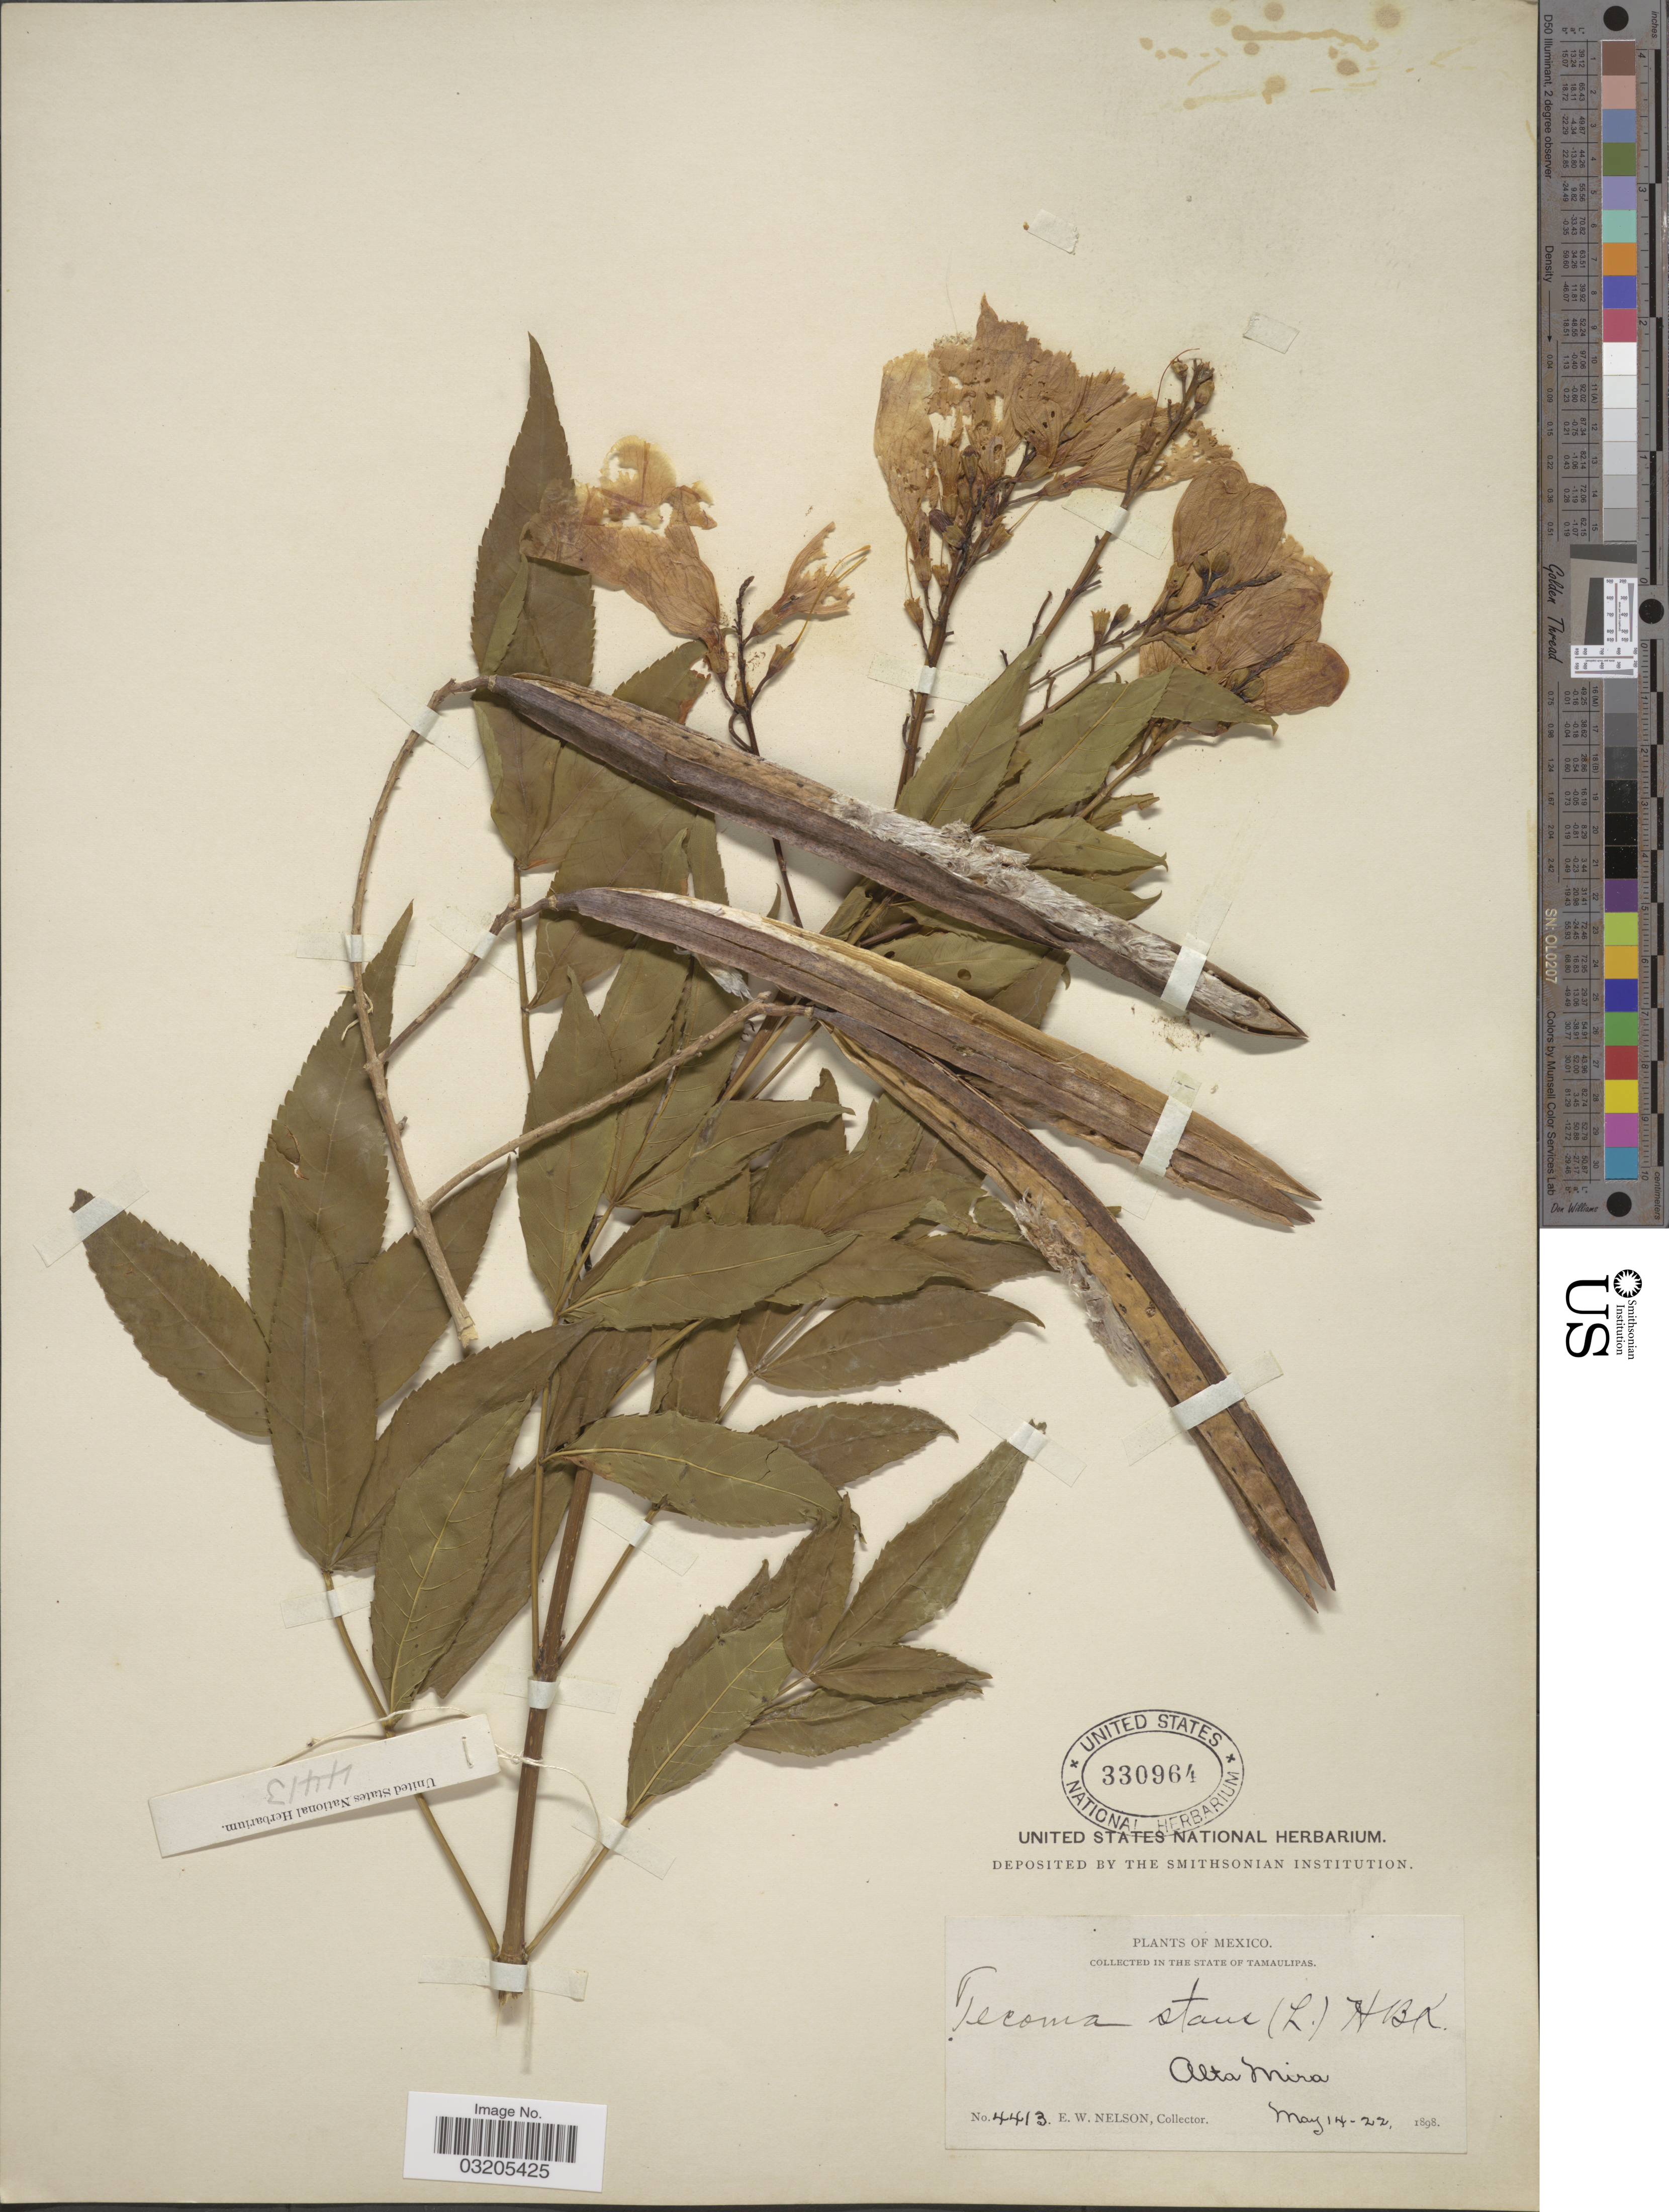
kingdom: Plantae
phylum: Tracheophyta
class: Magnoliopsida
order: Lamiales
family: Bignoniaceae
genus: Tecoma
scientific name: Tecoma stans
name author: (L.) Juss. ex Kunth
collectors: E. W. Nelson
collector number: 4413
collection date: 1898-05-14/1898-05-22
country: Mexico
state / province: Tamaulipas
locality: Alta Mira.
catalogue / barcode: US 330964